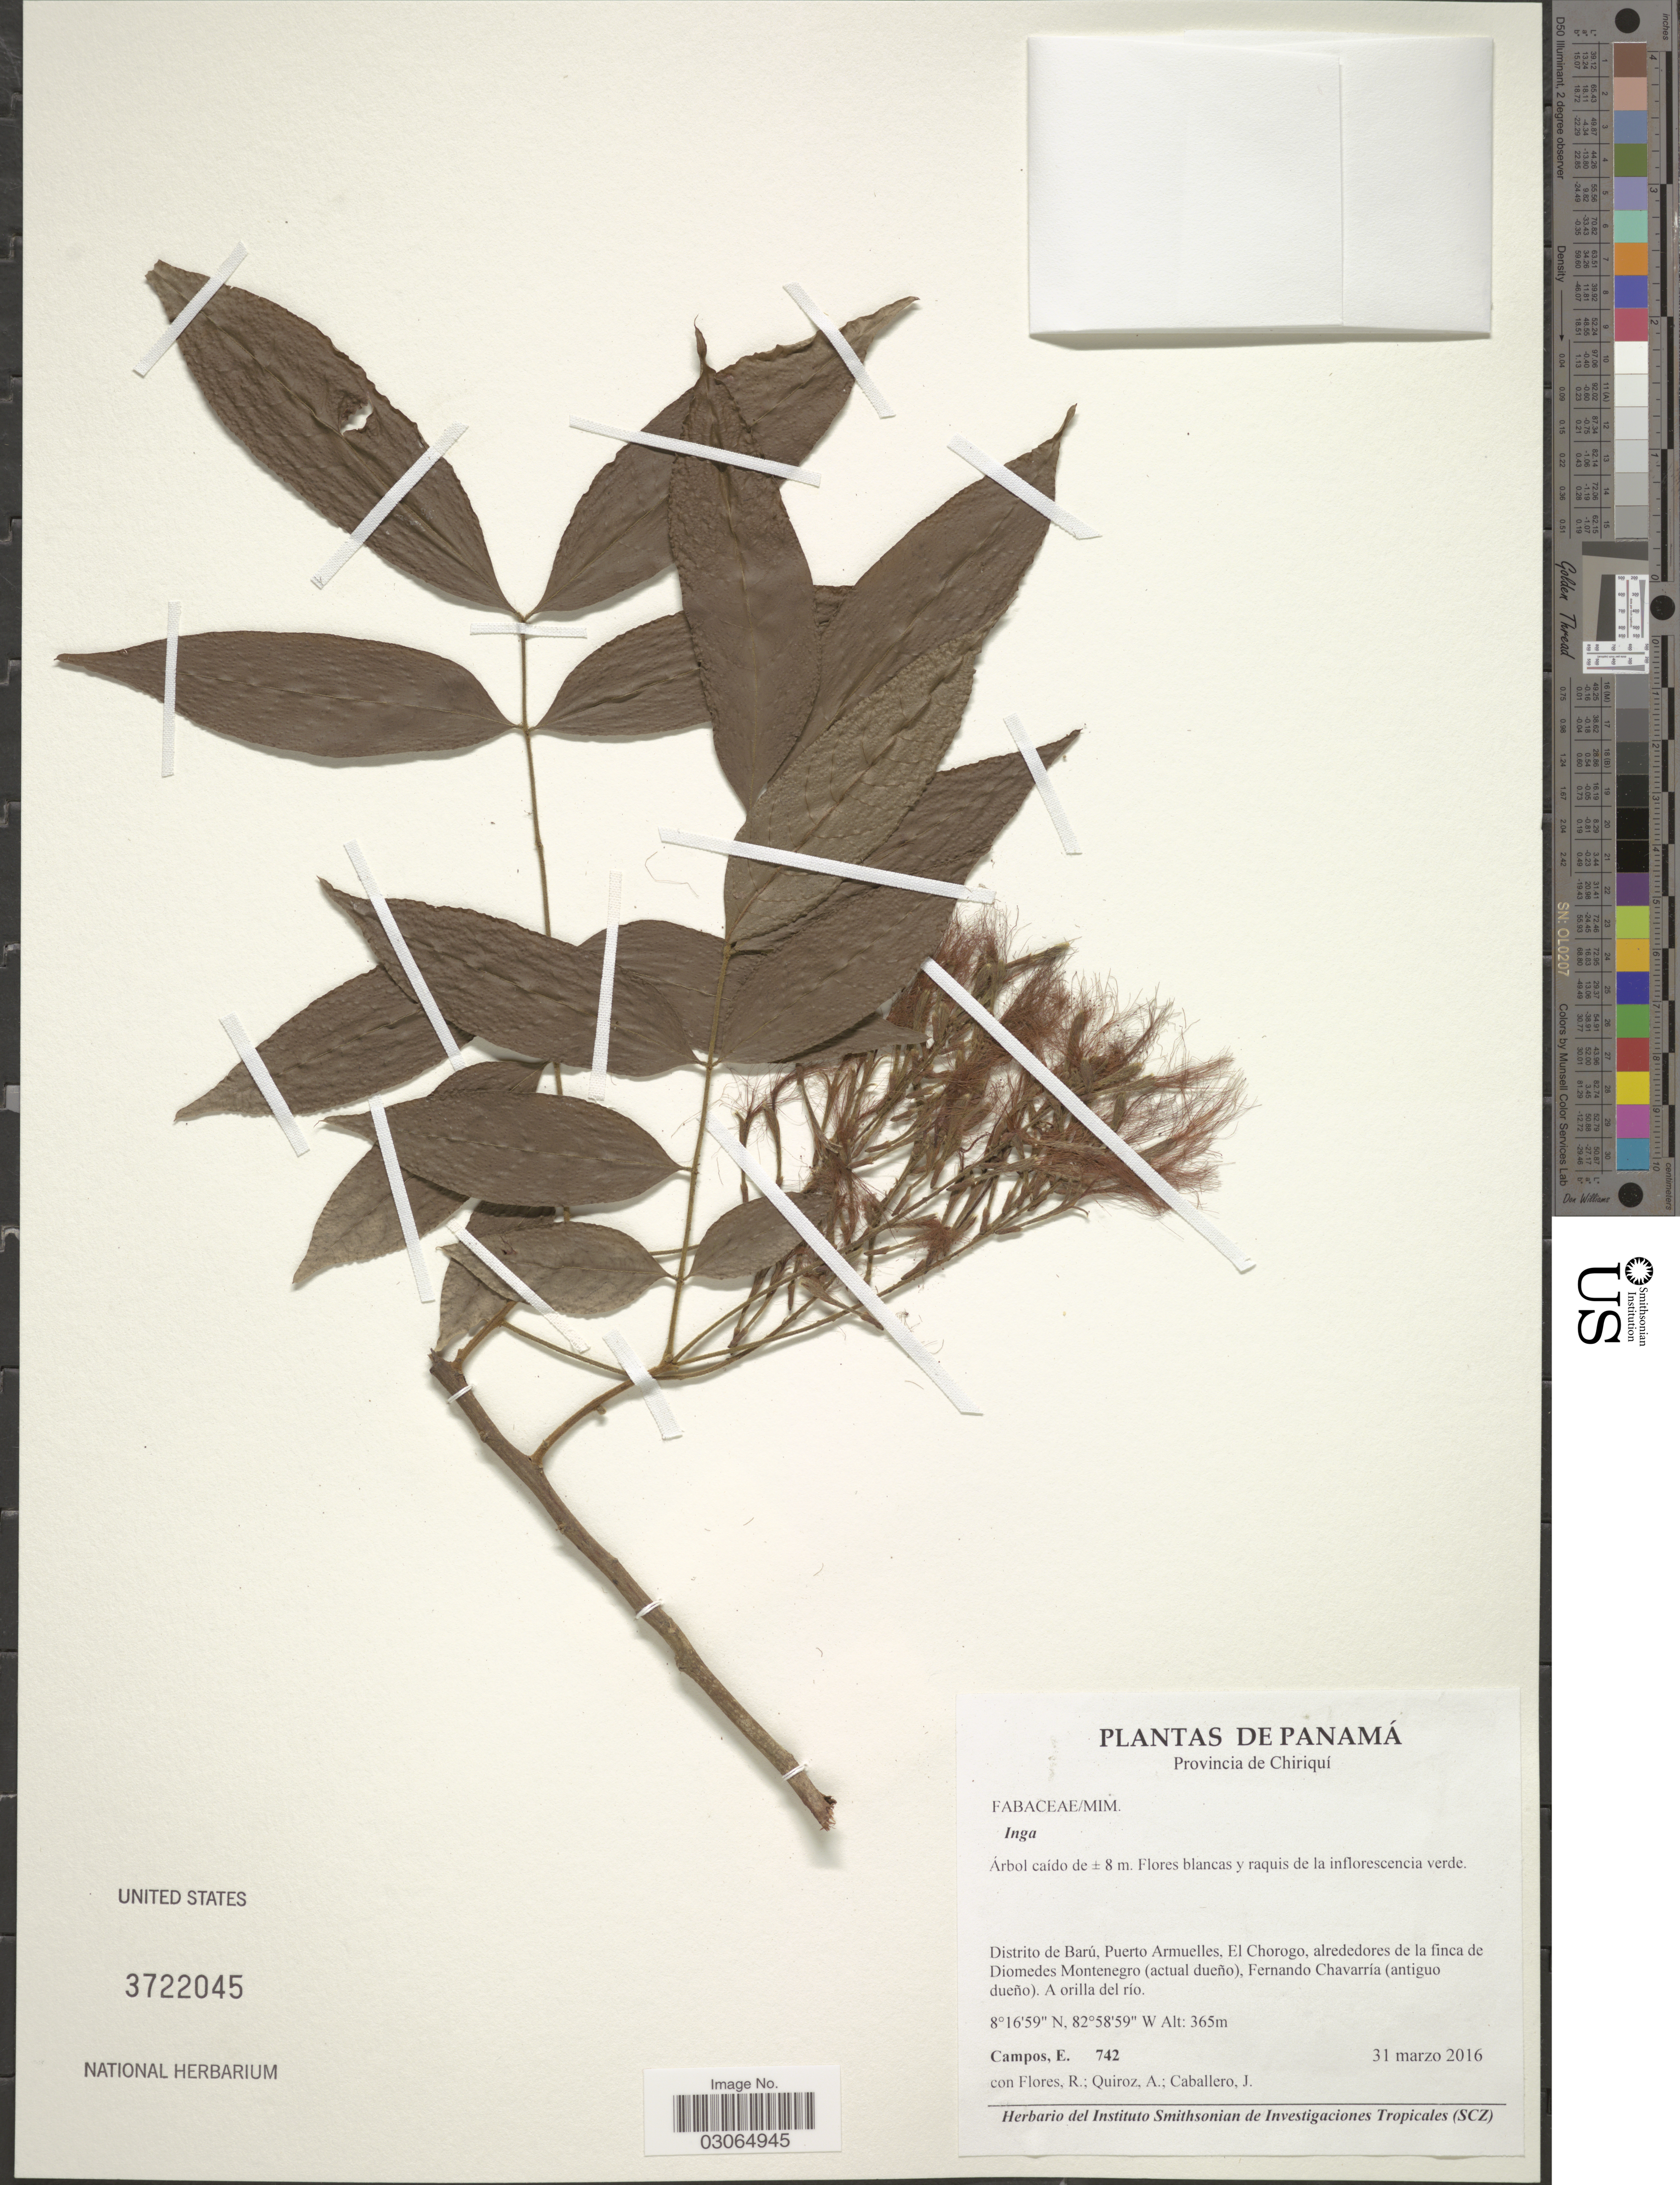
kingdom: Plantae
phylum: Tracheophyta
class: Magnoliopsida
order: Fabales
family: Fabaceae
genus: Inga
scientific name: Inga sp.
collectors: E. Campos, R. Flores, A. Quiroz & J. Caballero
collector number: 742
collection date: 2016-03-31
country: Panama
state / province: Chiriqui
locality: Distrito de Barú, Puerto Armuelles, El Chorogo, alrededores de la finca de Diomedes Montenegro (actual dueño), Fernando Chavarría (antiguo dueño). A orilla del río.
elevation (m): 365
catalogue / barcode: US 3722045